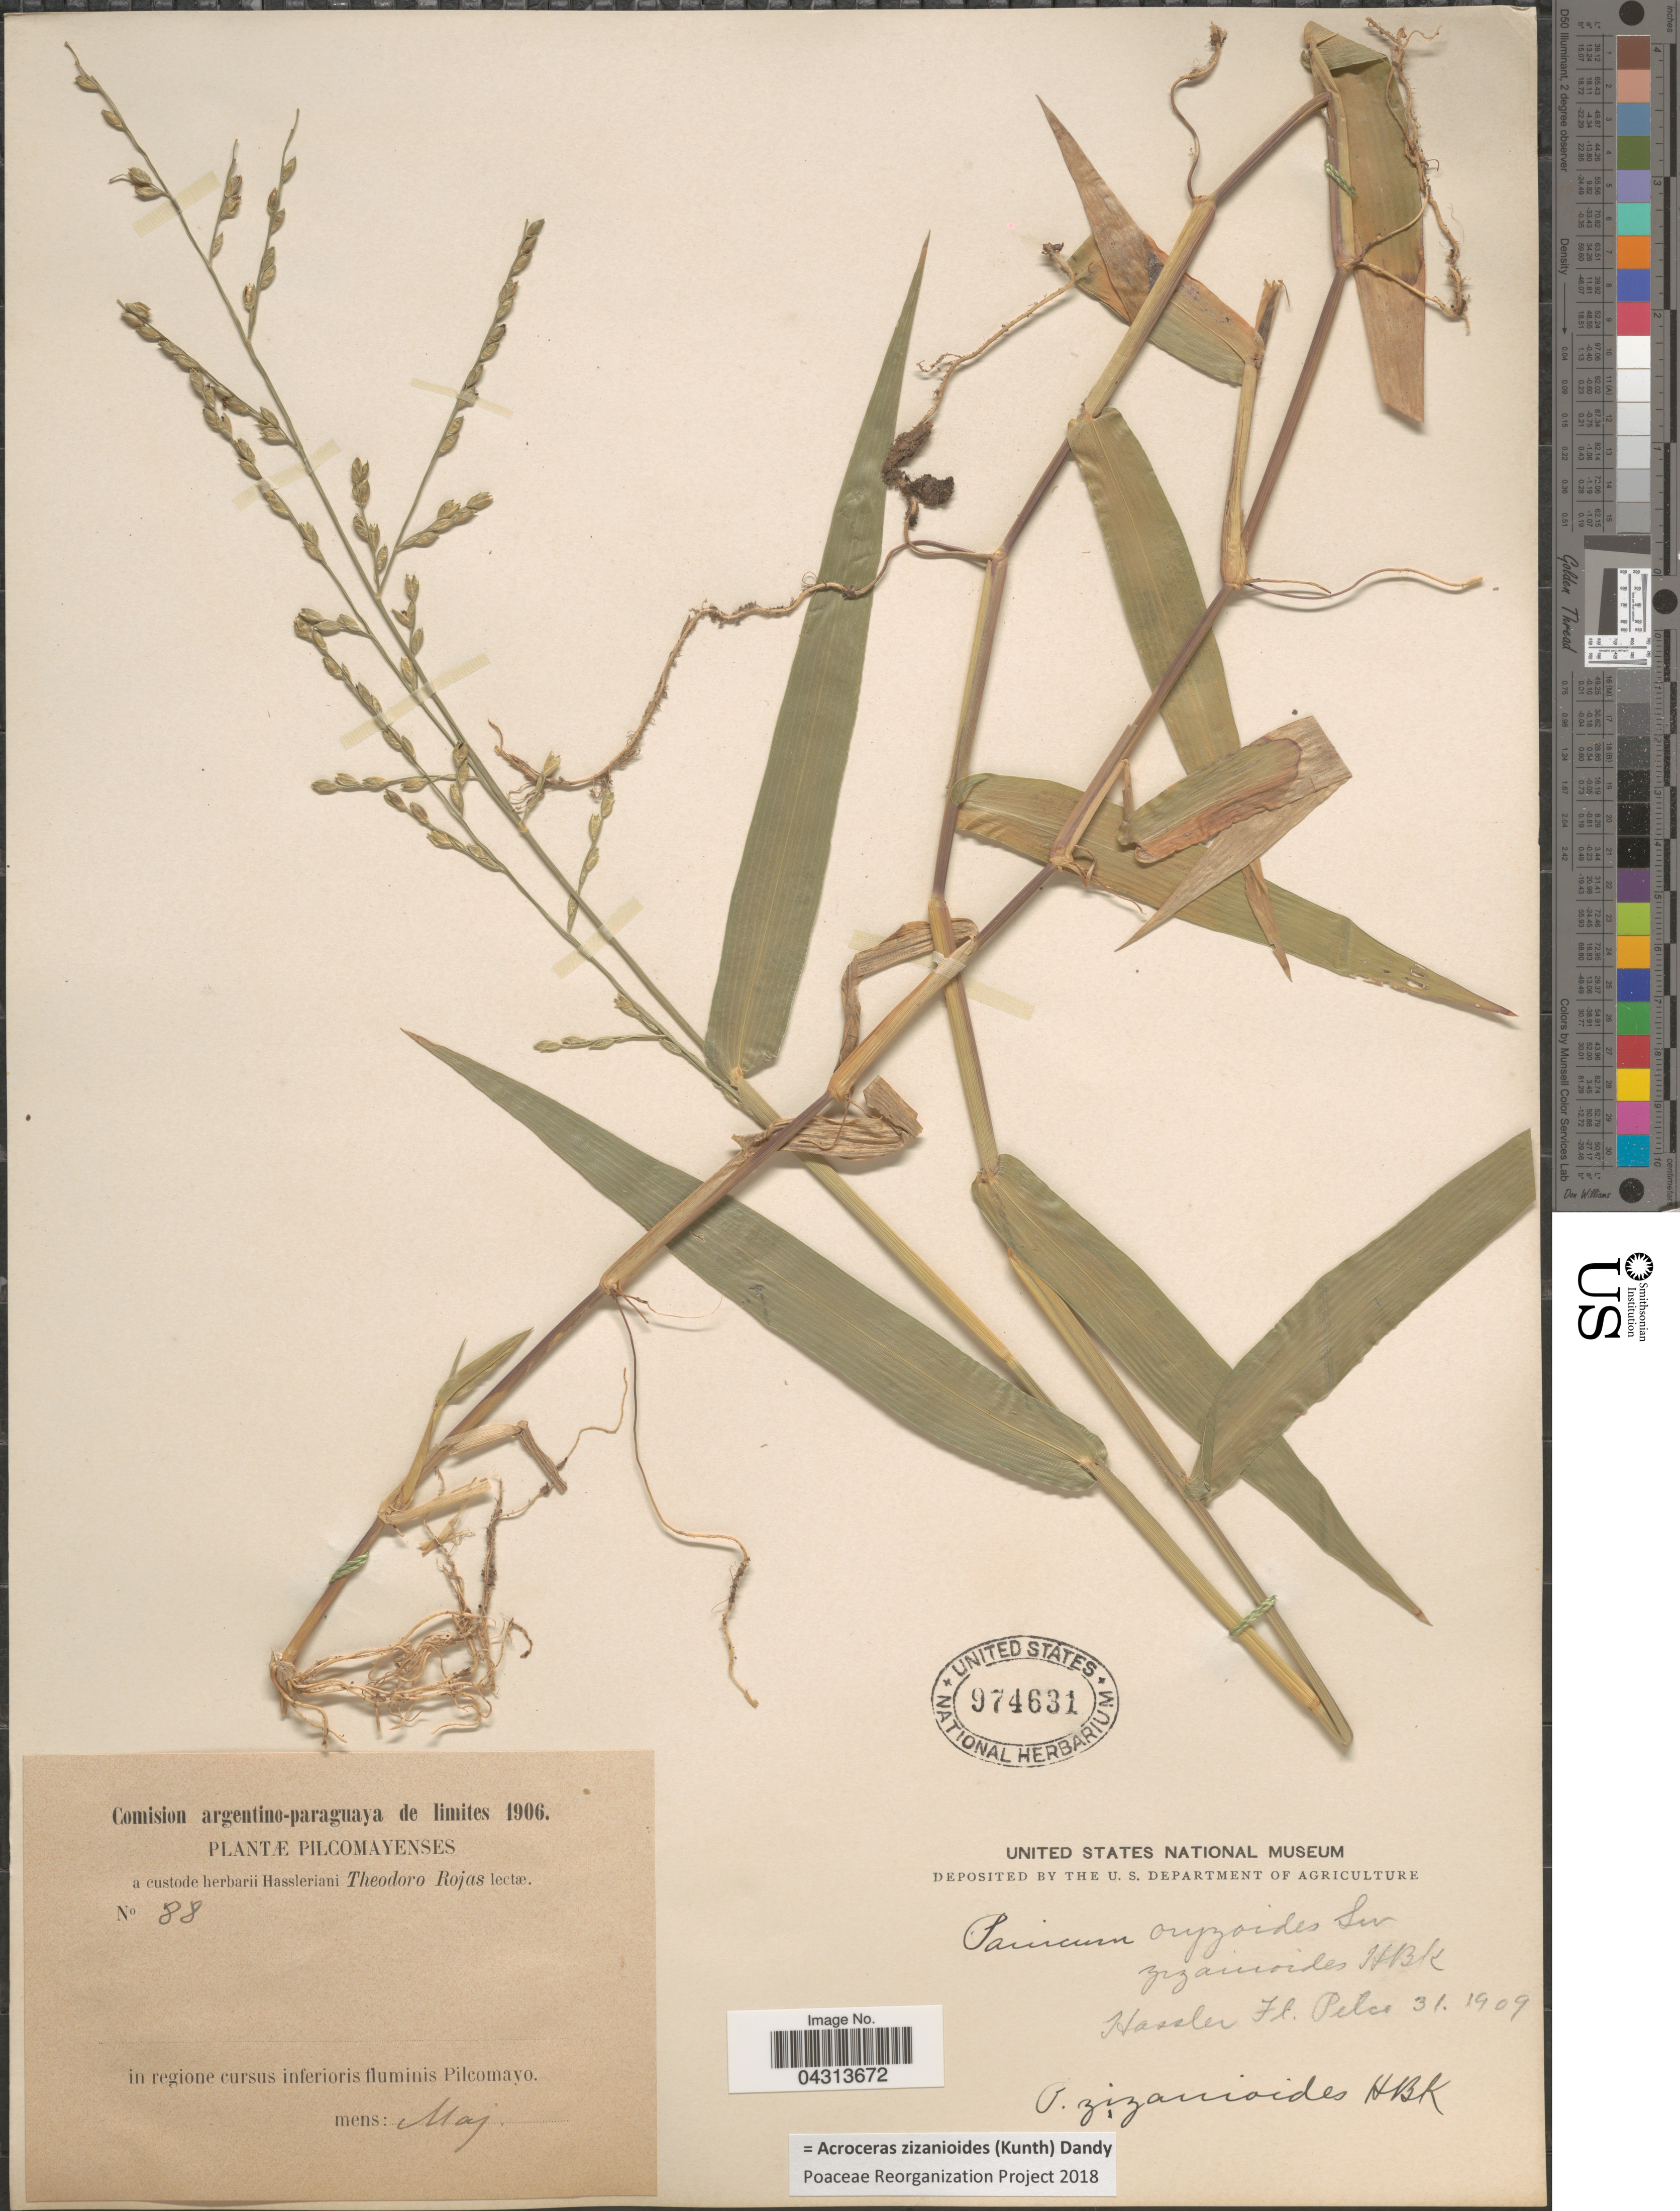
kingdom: Plantae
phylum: Tracheophyta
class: Liliopsida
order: Poales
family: Poaceae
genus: Acroceras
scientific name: Acroceras zizanioides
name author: (Kunth) Dandy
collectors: T. Rojas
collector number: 88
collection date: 1906-05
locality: Pilcomayenses. In regione cursus inferioris fluminis Pilcomayo.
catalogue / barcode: US 974631